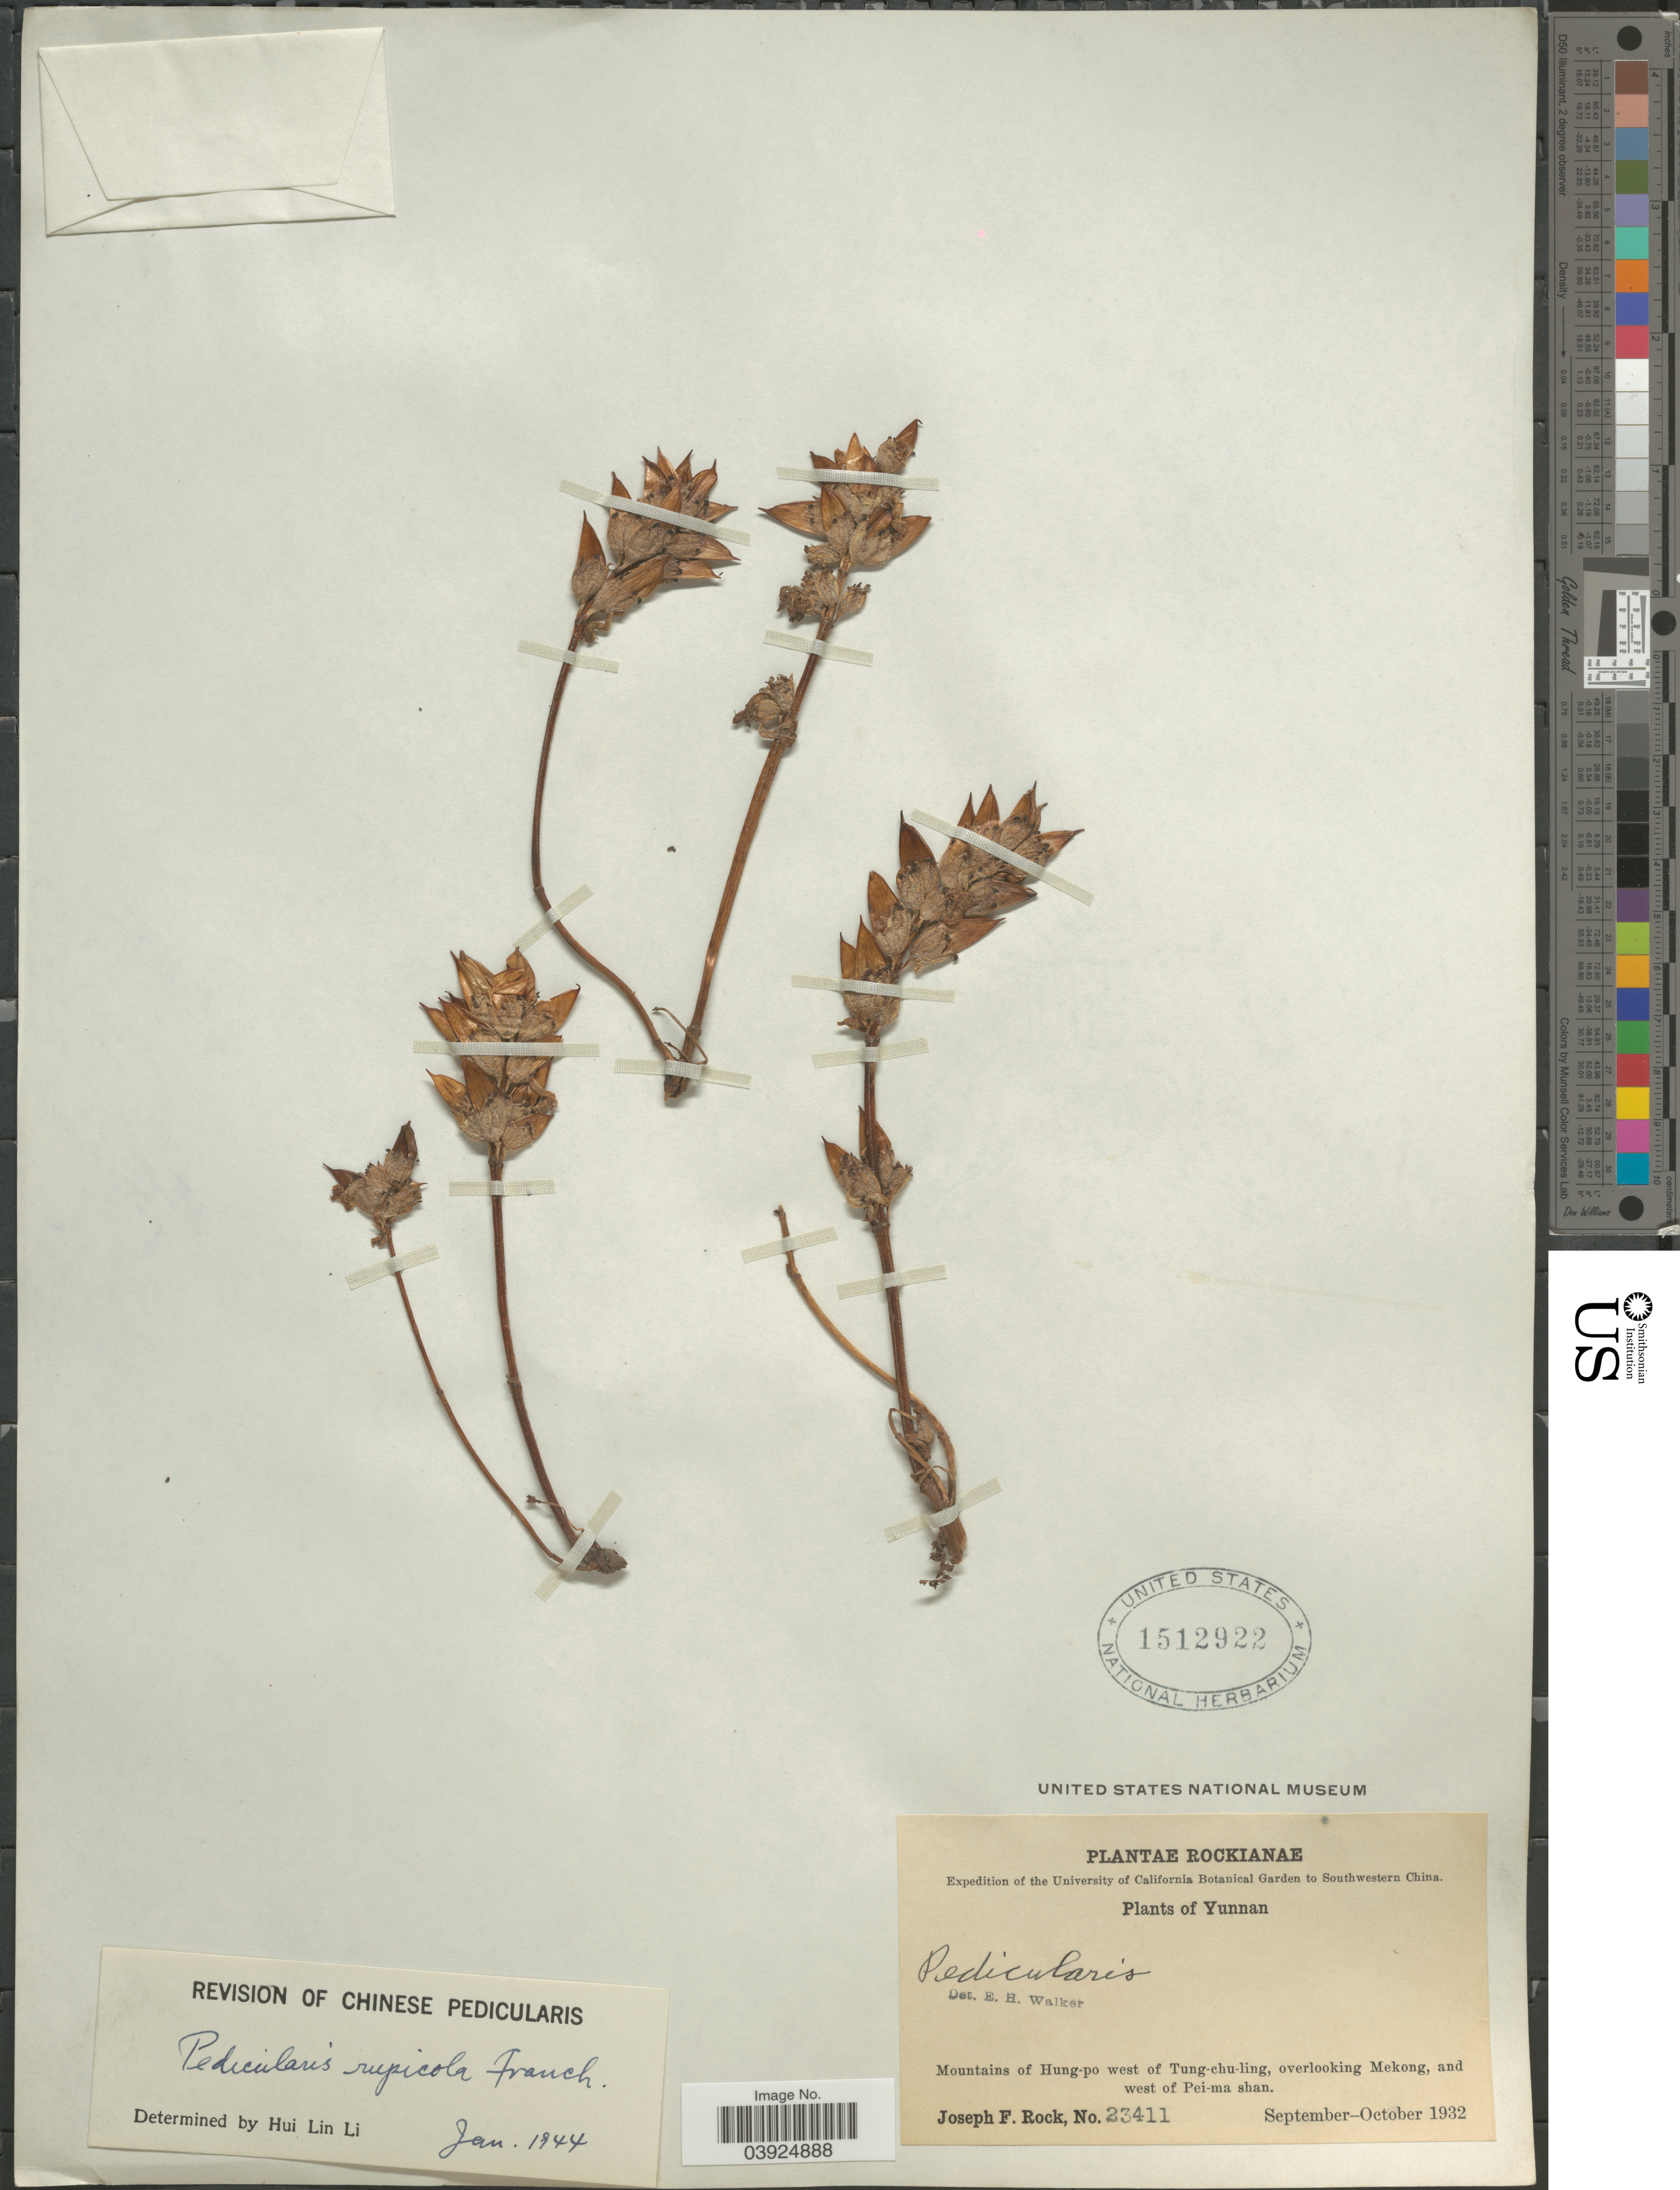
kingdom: Plantae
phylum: Tracheophyta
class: Magnoliopsida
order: Lamiales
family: Orobanchaceae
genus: Pedicularis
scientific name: Pedicularis rupicola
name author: Franch. ex Maxim.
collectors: J. F. Rock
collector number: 23411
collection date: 1932-09/1932-10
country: China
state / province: Yunnan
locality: Southwestern China. Mountains of Hung-po west of Tung-chu-ling, overlooking Mekong, and west of Pei-ma shan.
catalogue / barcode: US 1512922